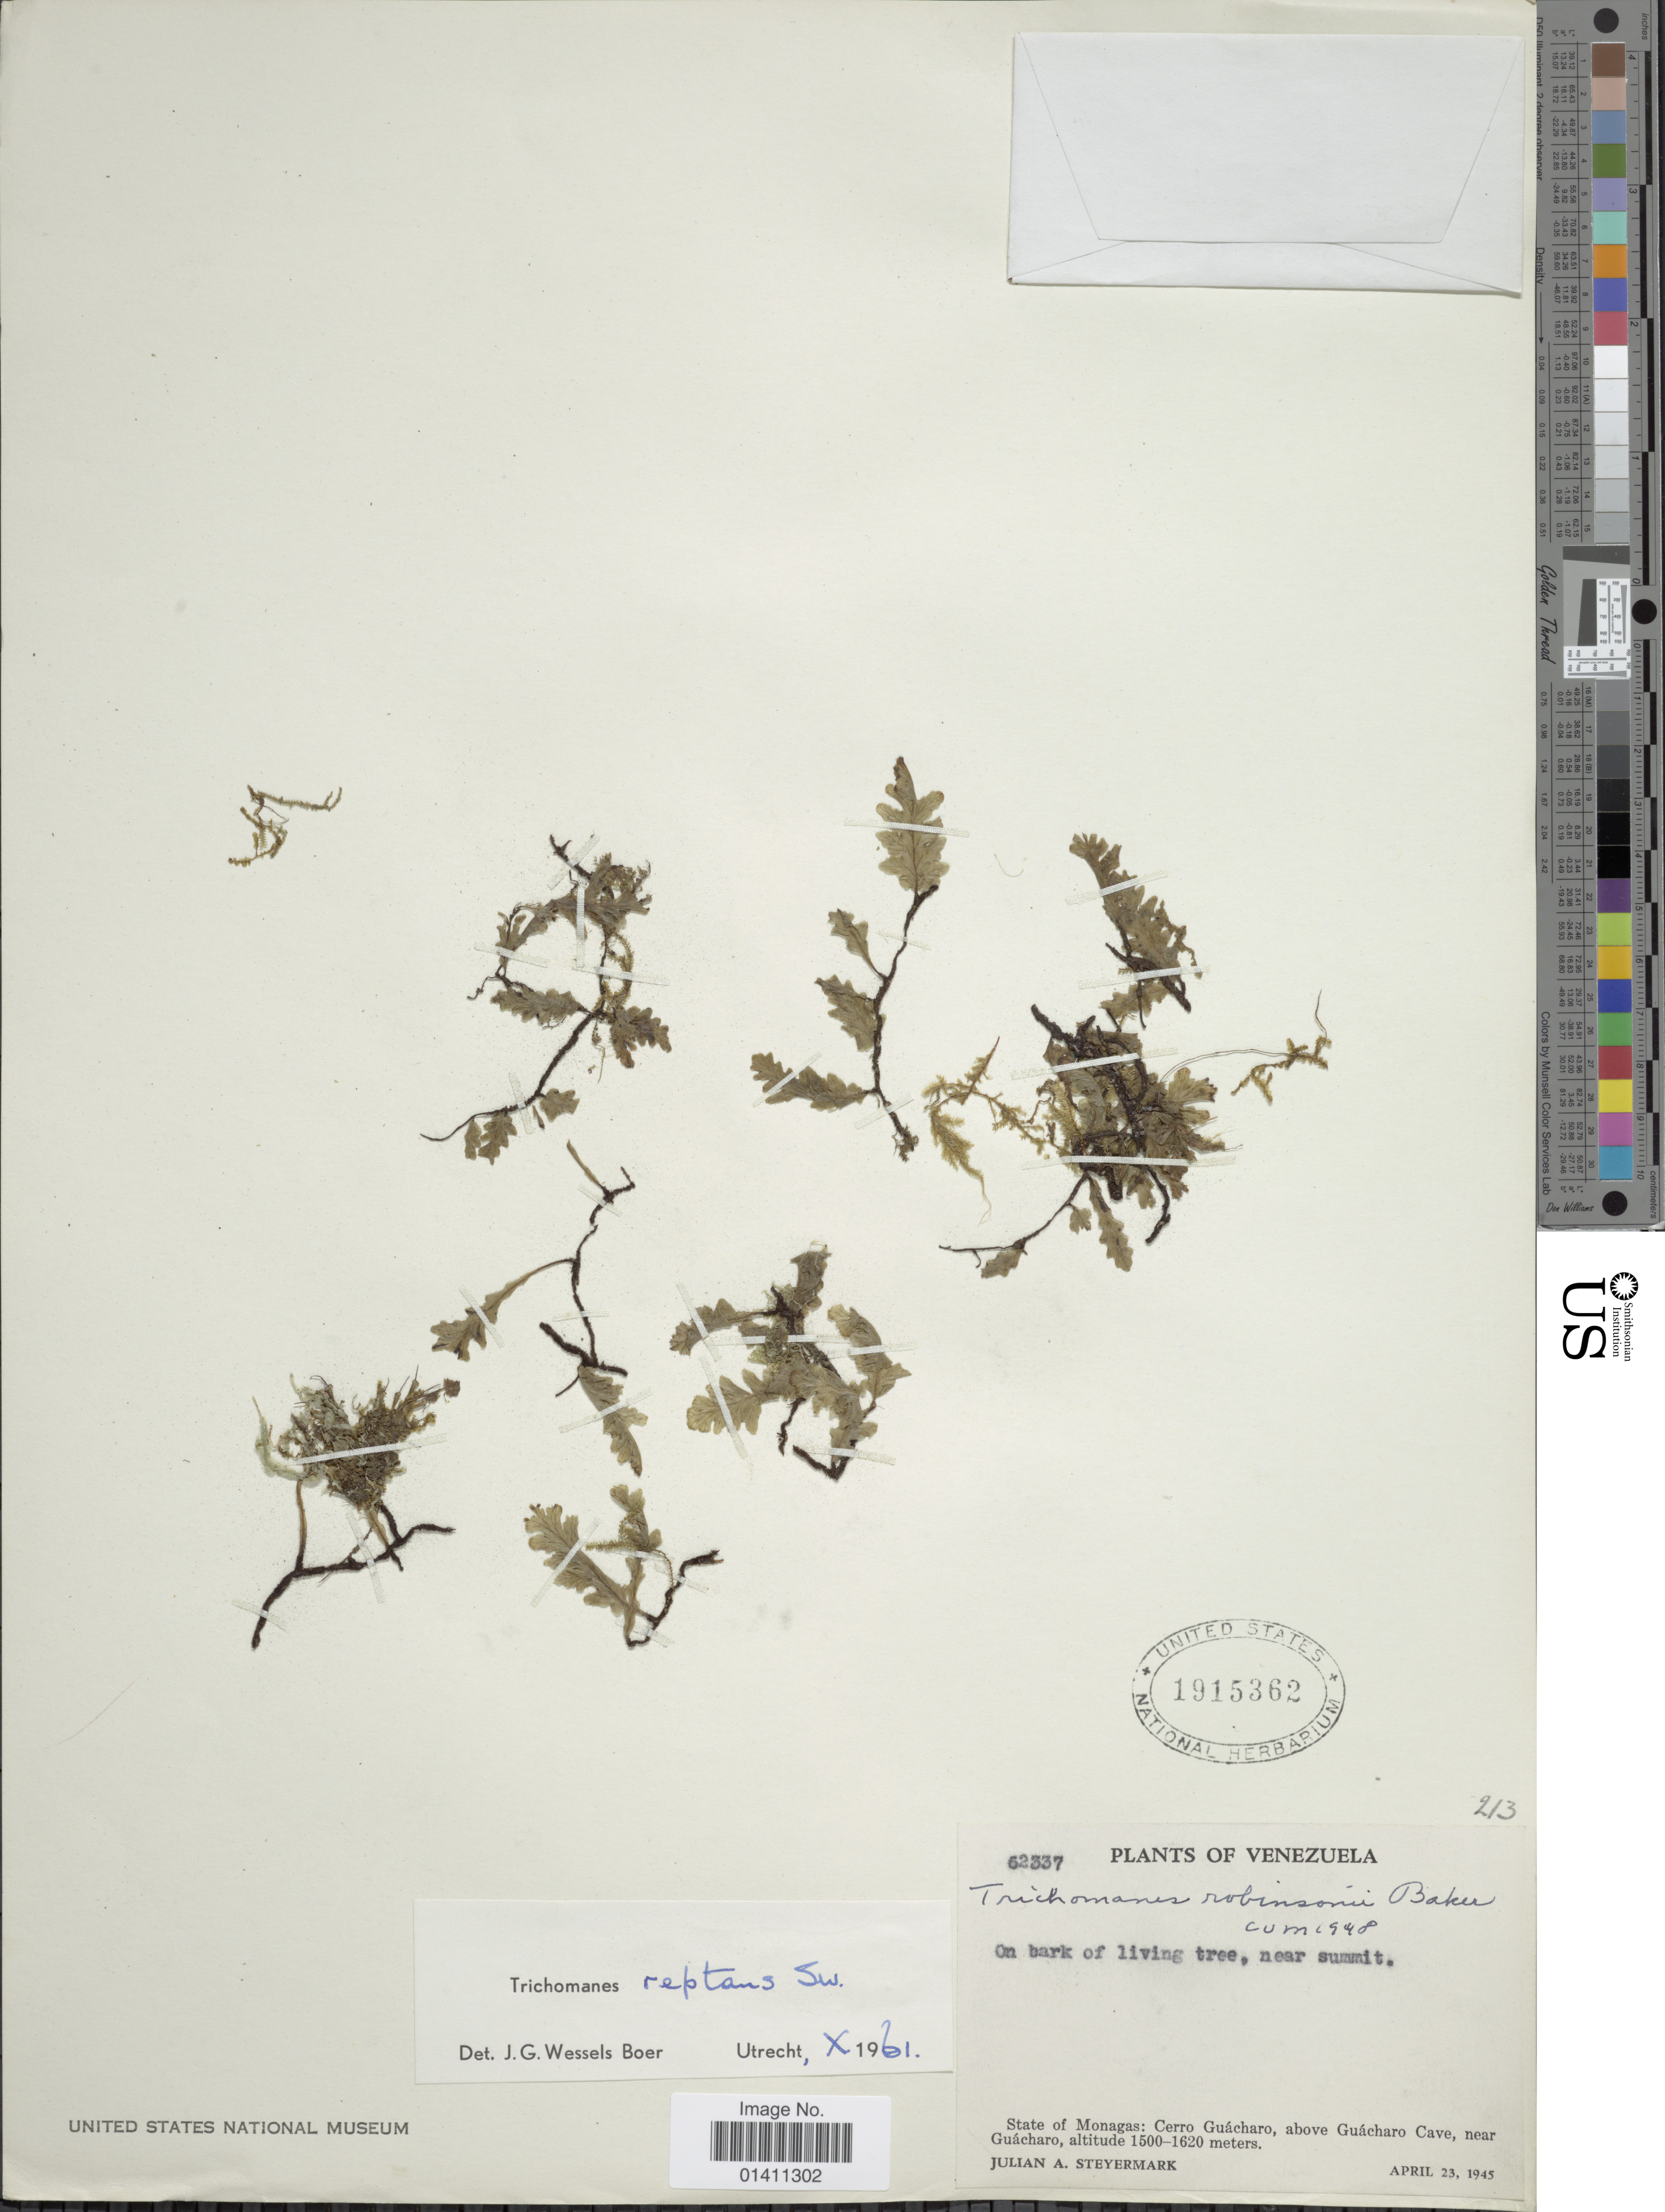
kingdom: Plantae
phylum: Tracheophyta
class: Polypodiopsida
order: Hymenophyllales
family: Hymenophyllaceae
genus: Didymoglossum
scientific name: Didymoglossum reptans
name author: (Sw.) C. Presl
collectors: J. Steyermark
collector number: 62337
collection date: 1945-04-23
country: Venezuela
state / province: Monagas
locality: State of Monagas: Cerro Guacharo, above Guacharo Cave, near Guacharo.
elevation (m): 1500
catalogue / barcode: US 1915362